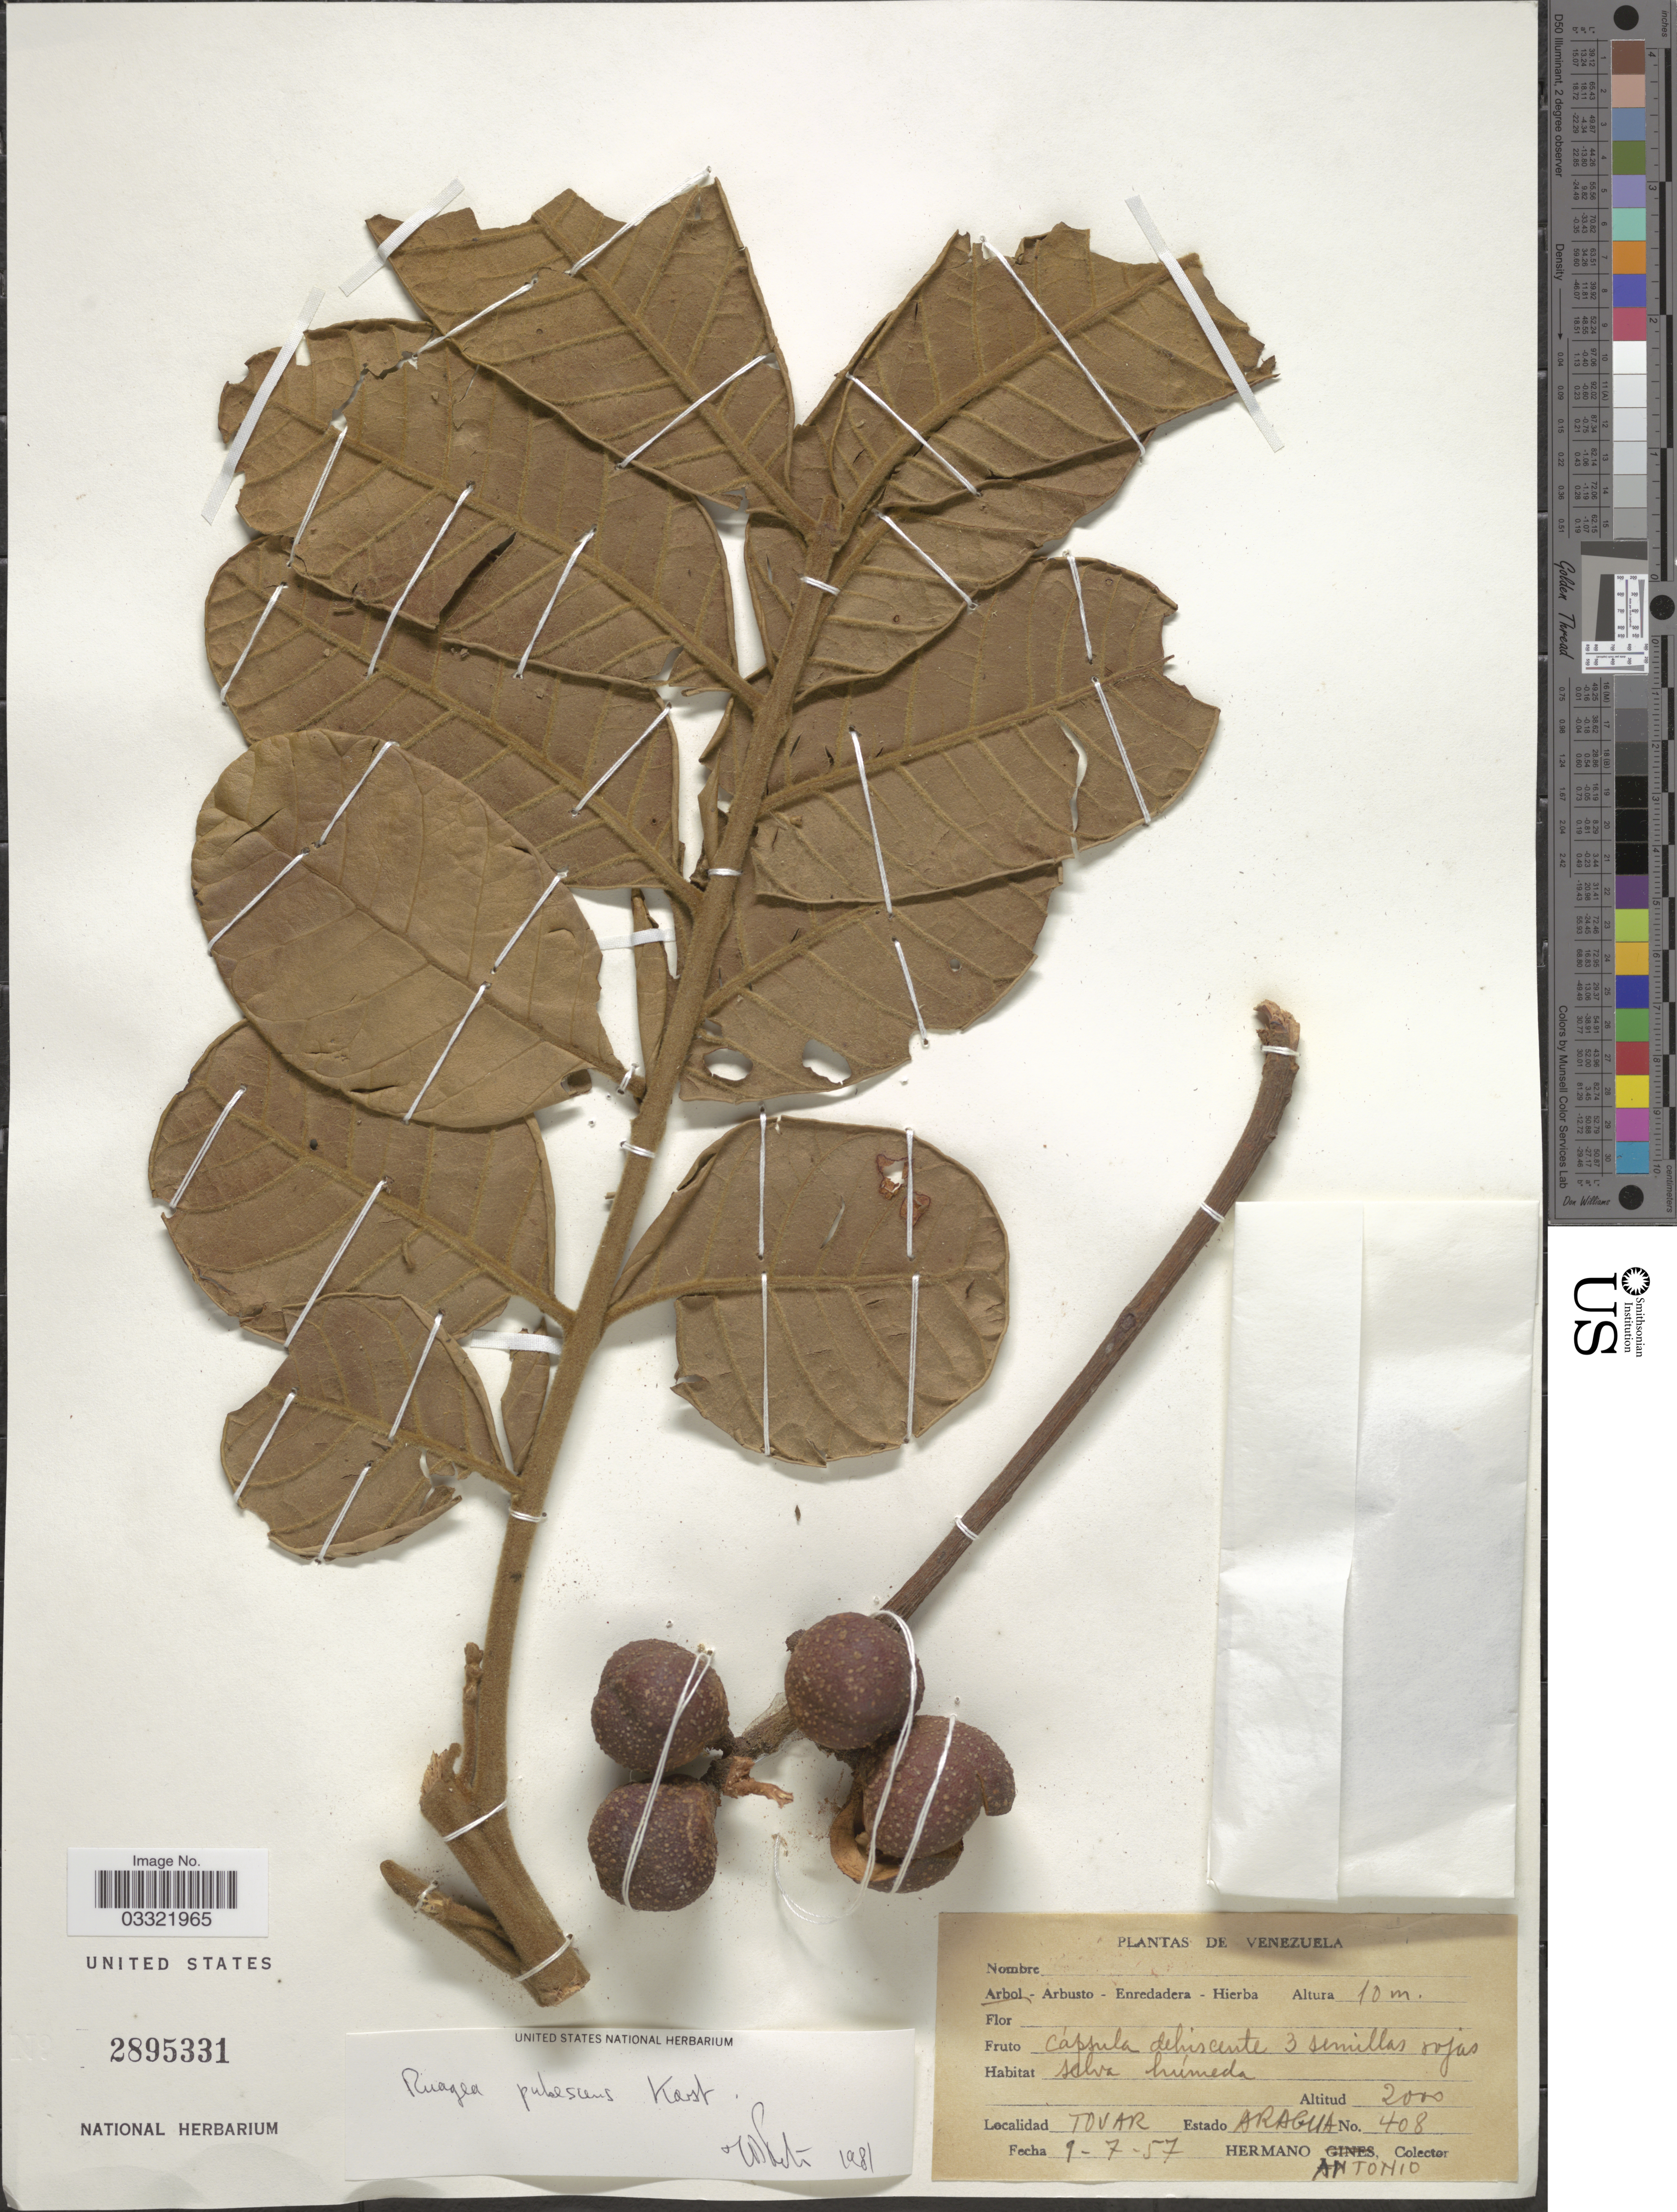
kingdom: Plantae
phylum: Tracheophyta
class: Magnoliopsida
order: Sapindales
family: Meliaceae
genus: Ruagea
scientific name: Ruagea pubescens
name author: H. Karst.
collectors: H. Antonio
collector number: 408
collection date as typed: Transcribed d/m/y: 9/7/57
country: Venezuela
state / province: Aragua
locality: Tovar.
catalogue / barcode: US 2895331